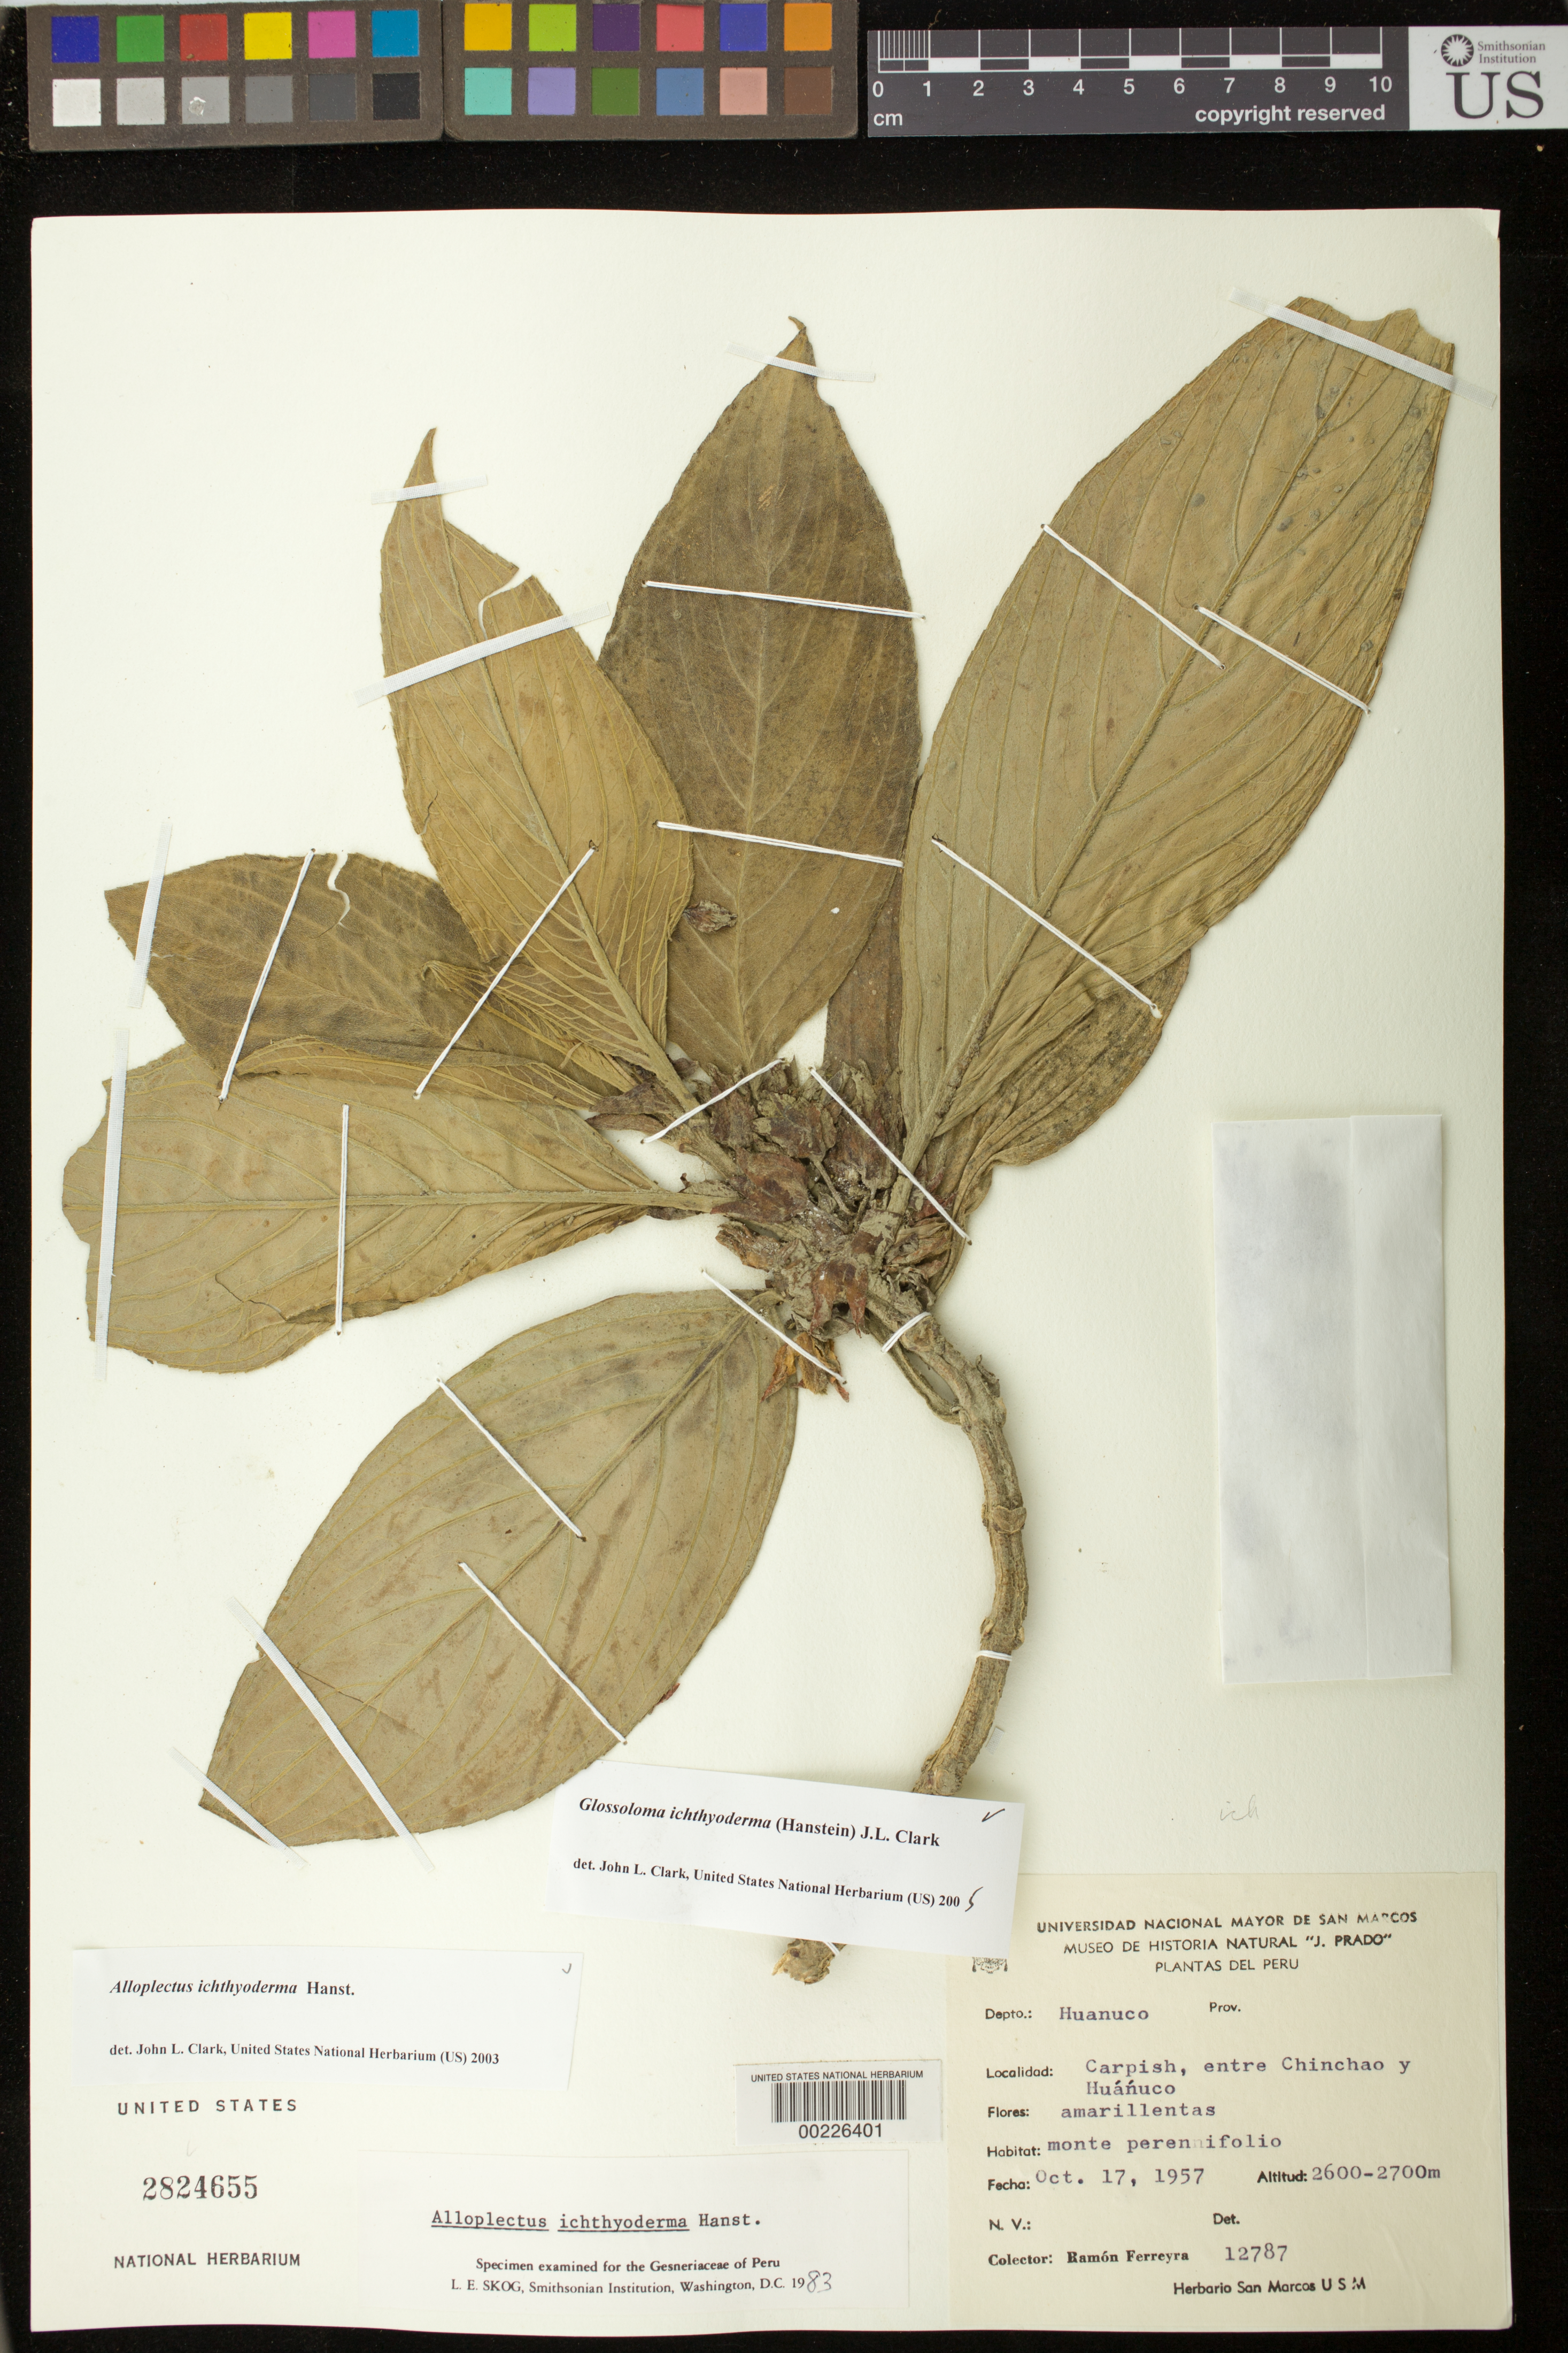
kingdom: Plantae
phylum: Tracheophyta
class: Magnoliopsida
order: Lamiales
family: Gesneriaceae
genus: Glossoloma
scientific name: Glossoloma ichthyoderma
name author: (Hanst.) J.L. Clark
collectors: R. A. Ferreyra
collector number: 12787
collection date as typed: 17 Oct 1957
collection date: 1957-10-17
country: Peru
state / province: Huánuco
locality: Carpish, between Chinchao and Huanuco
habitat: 'Perennifolio' forest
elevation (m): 2600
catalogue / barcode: US 2824655